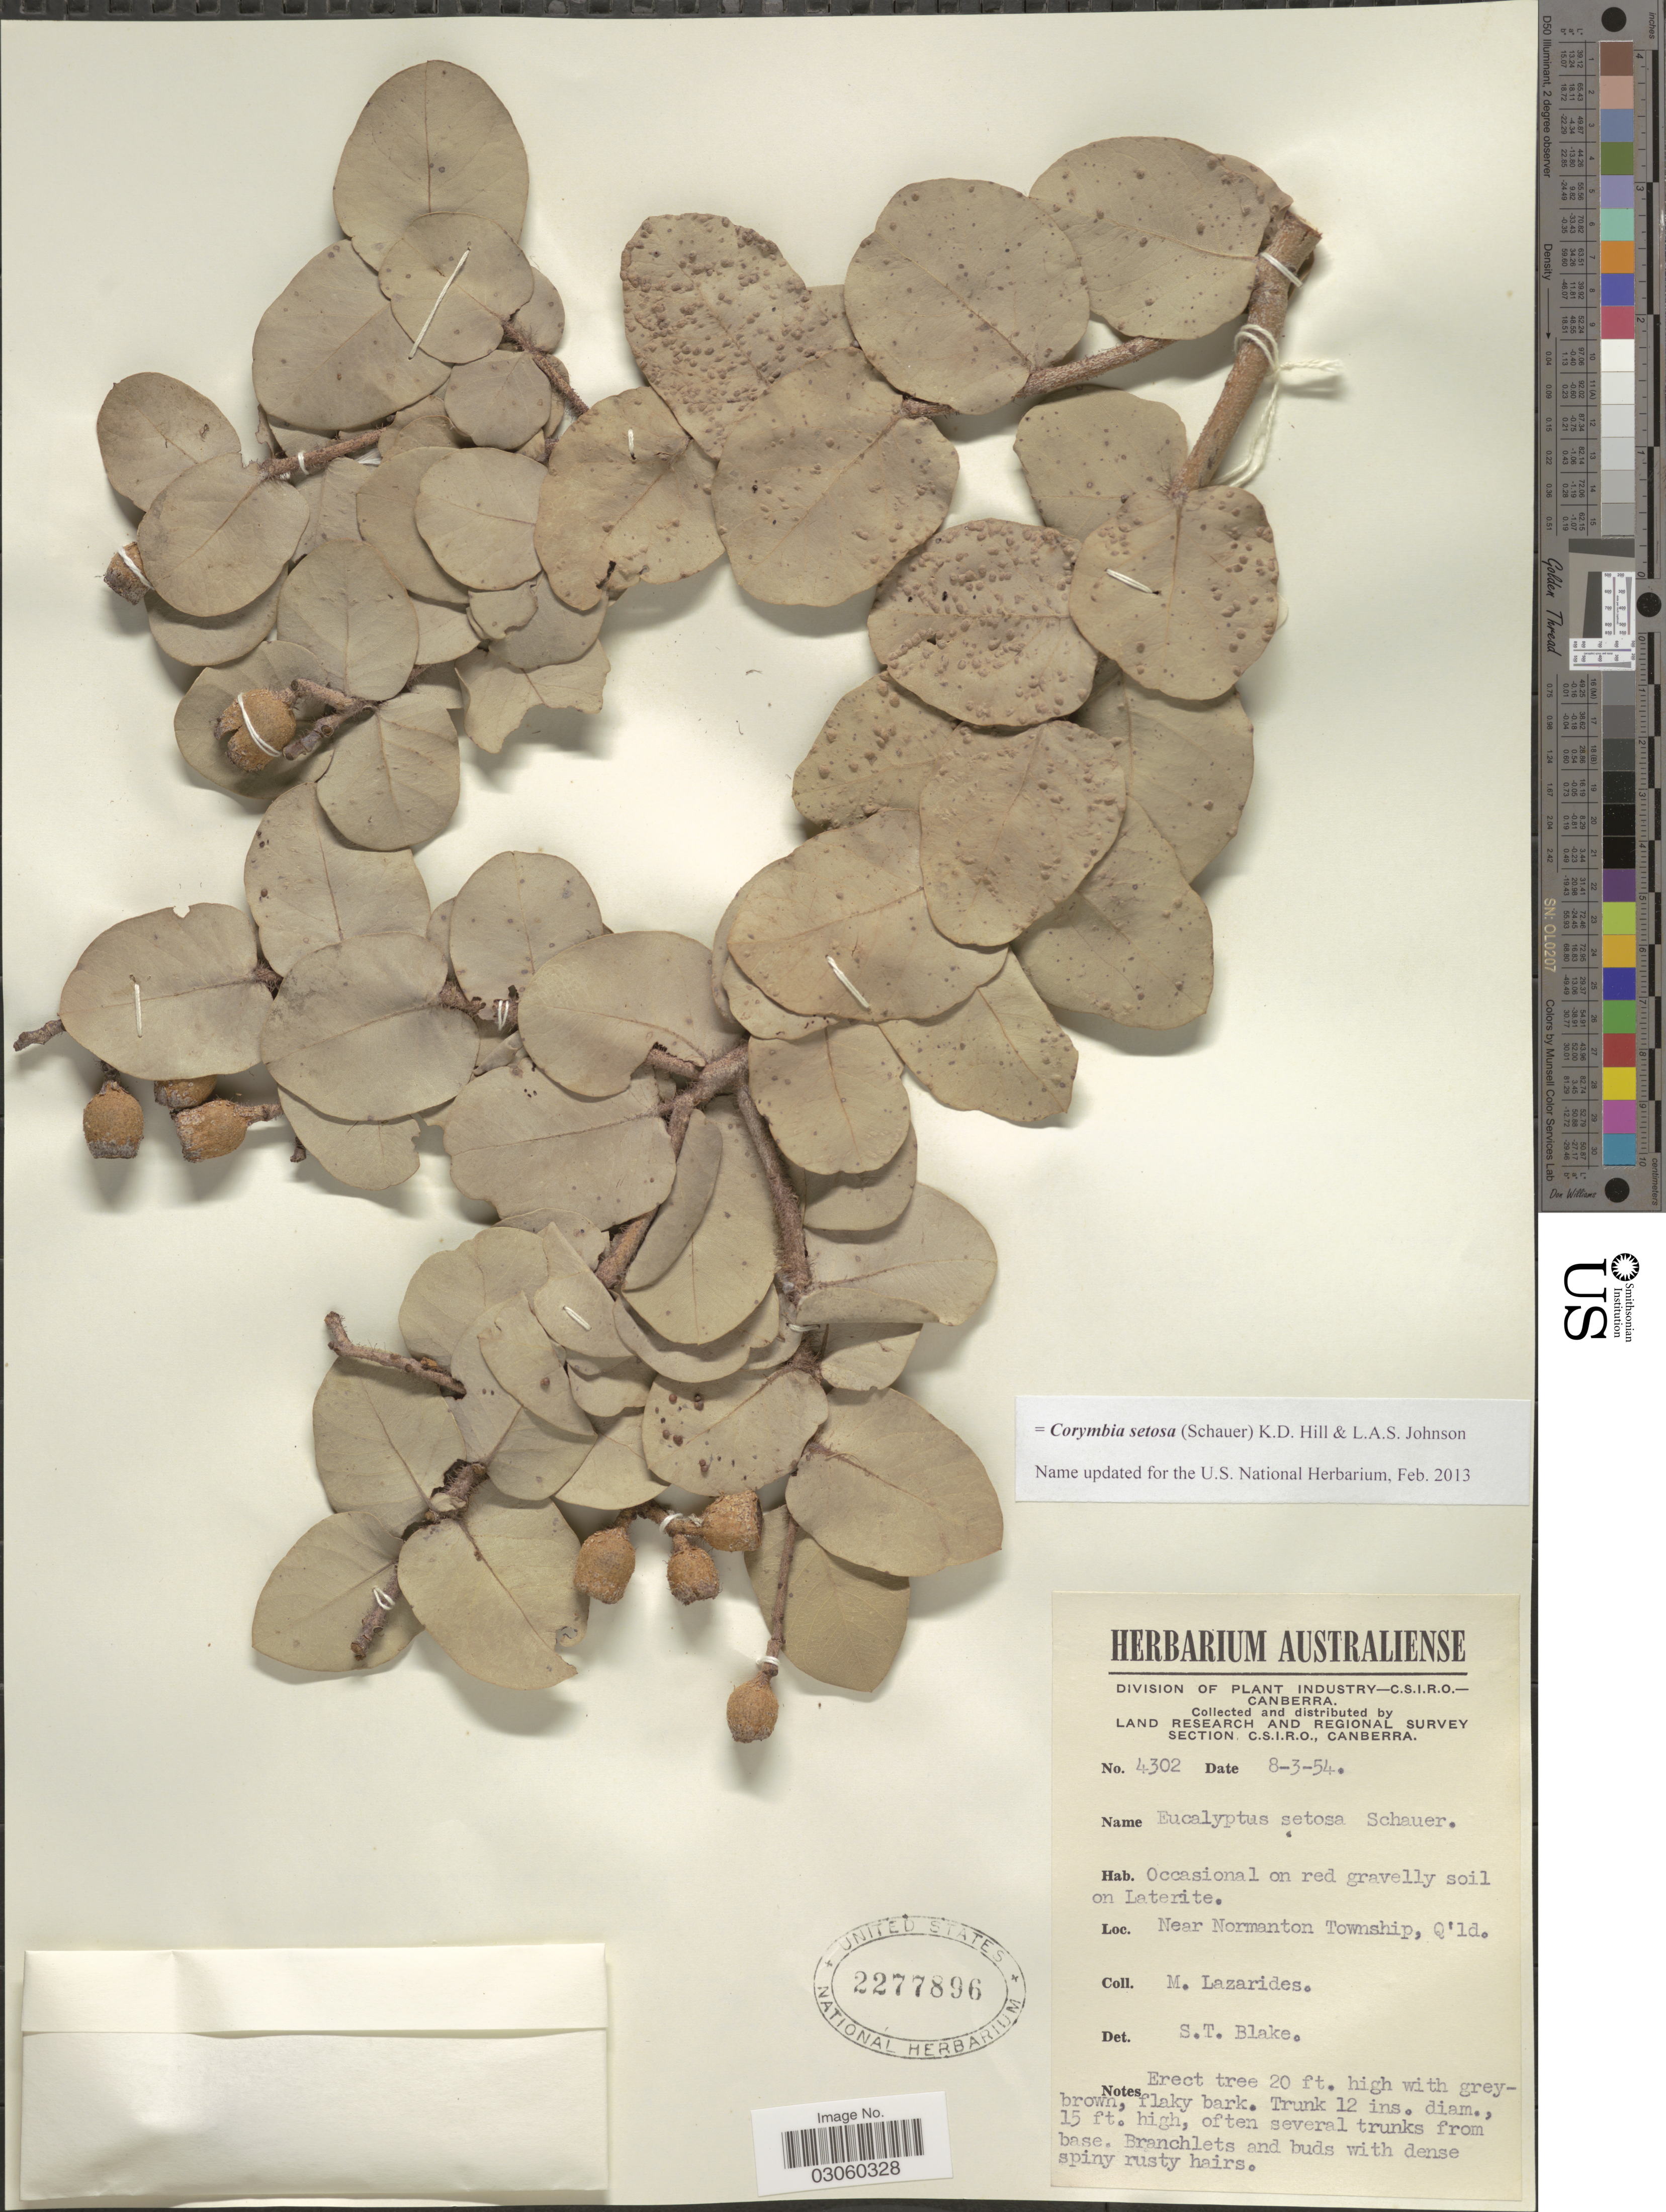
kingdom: Plantae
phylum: Tracheophyta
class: Magnoliopsida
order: Myrtales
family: Myrtaceae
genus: Corymbia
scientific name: Corymbia setosa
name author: (Schauer) K.D. Hill & L.A.S. Johnson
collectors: M. Lazarides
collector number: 4302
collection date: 1954-03-08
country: Australia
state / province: Queensland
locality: Near Normanton Township, Q'ld.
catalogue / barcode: US 2277896